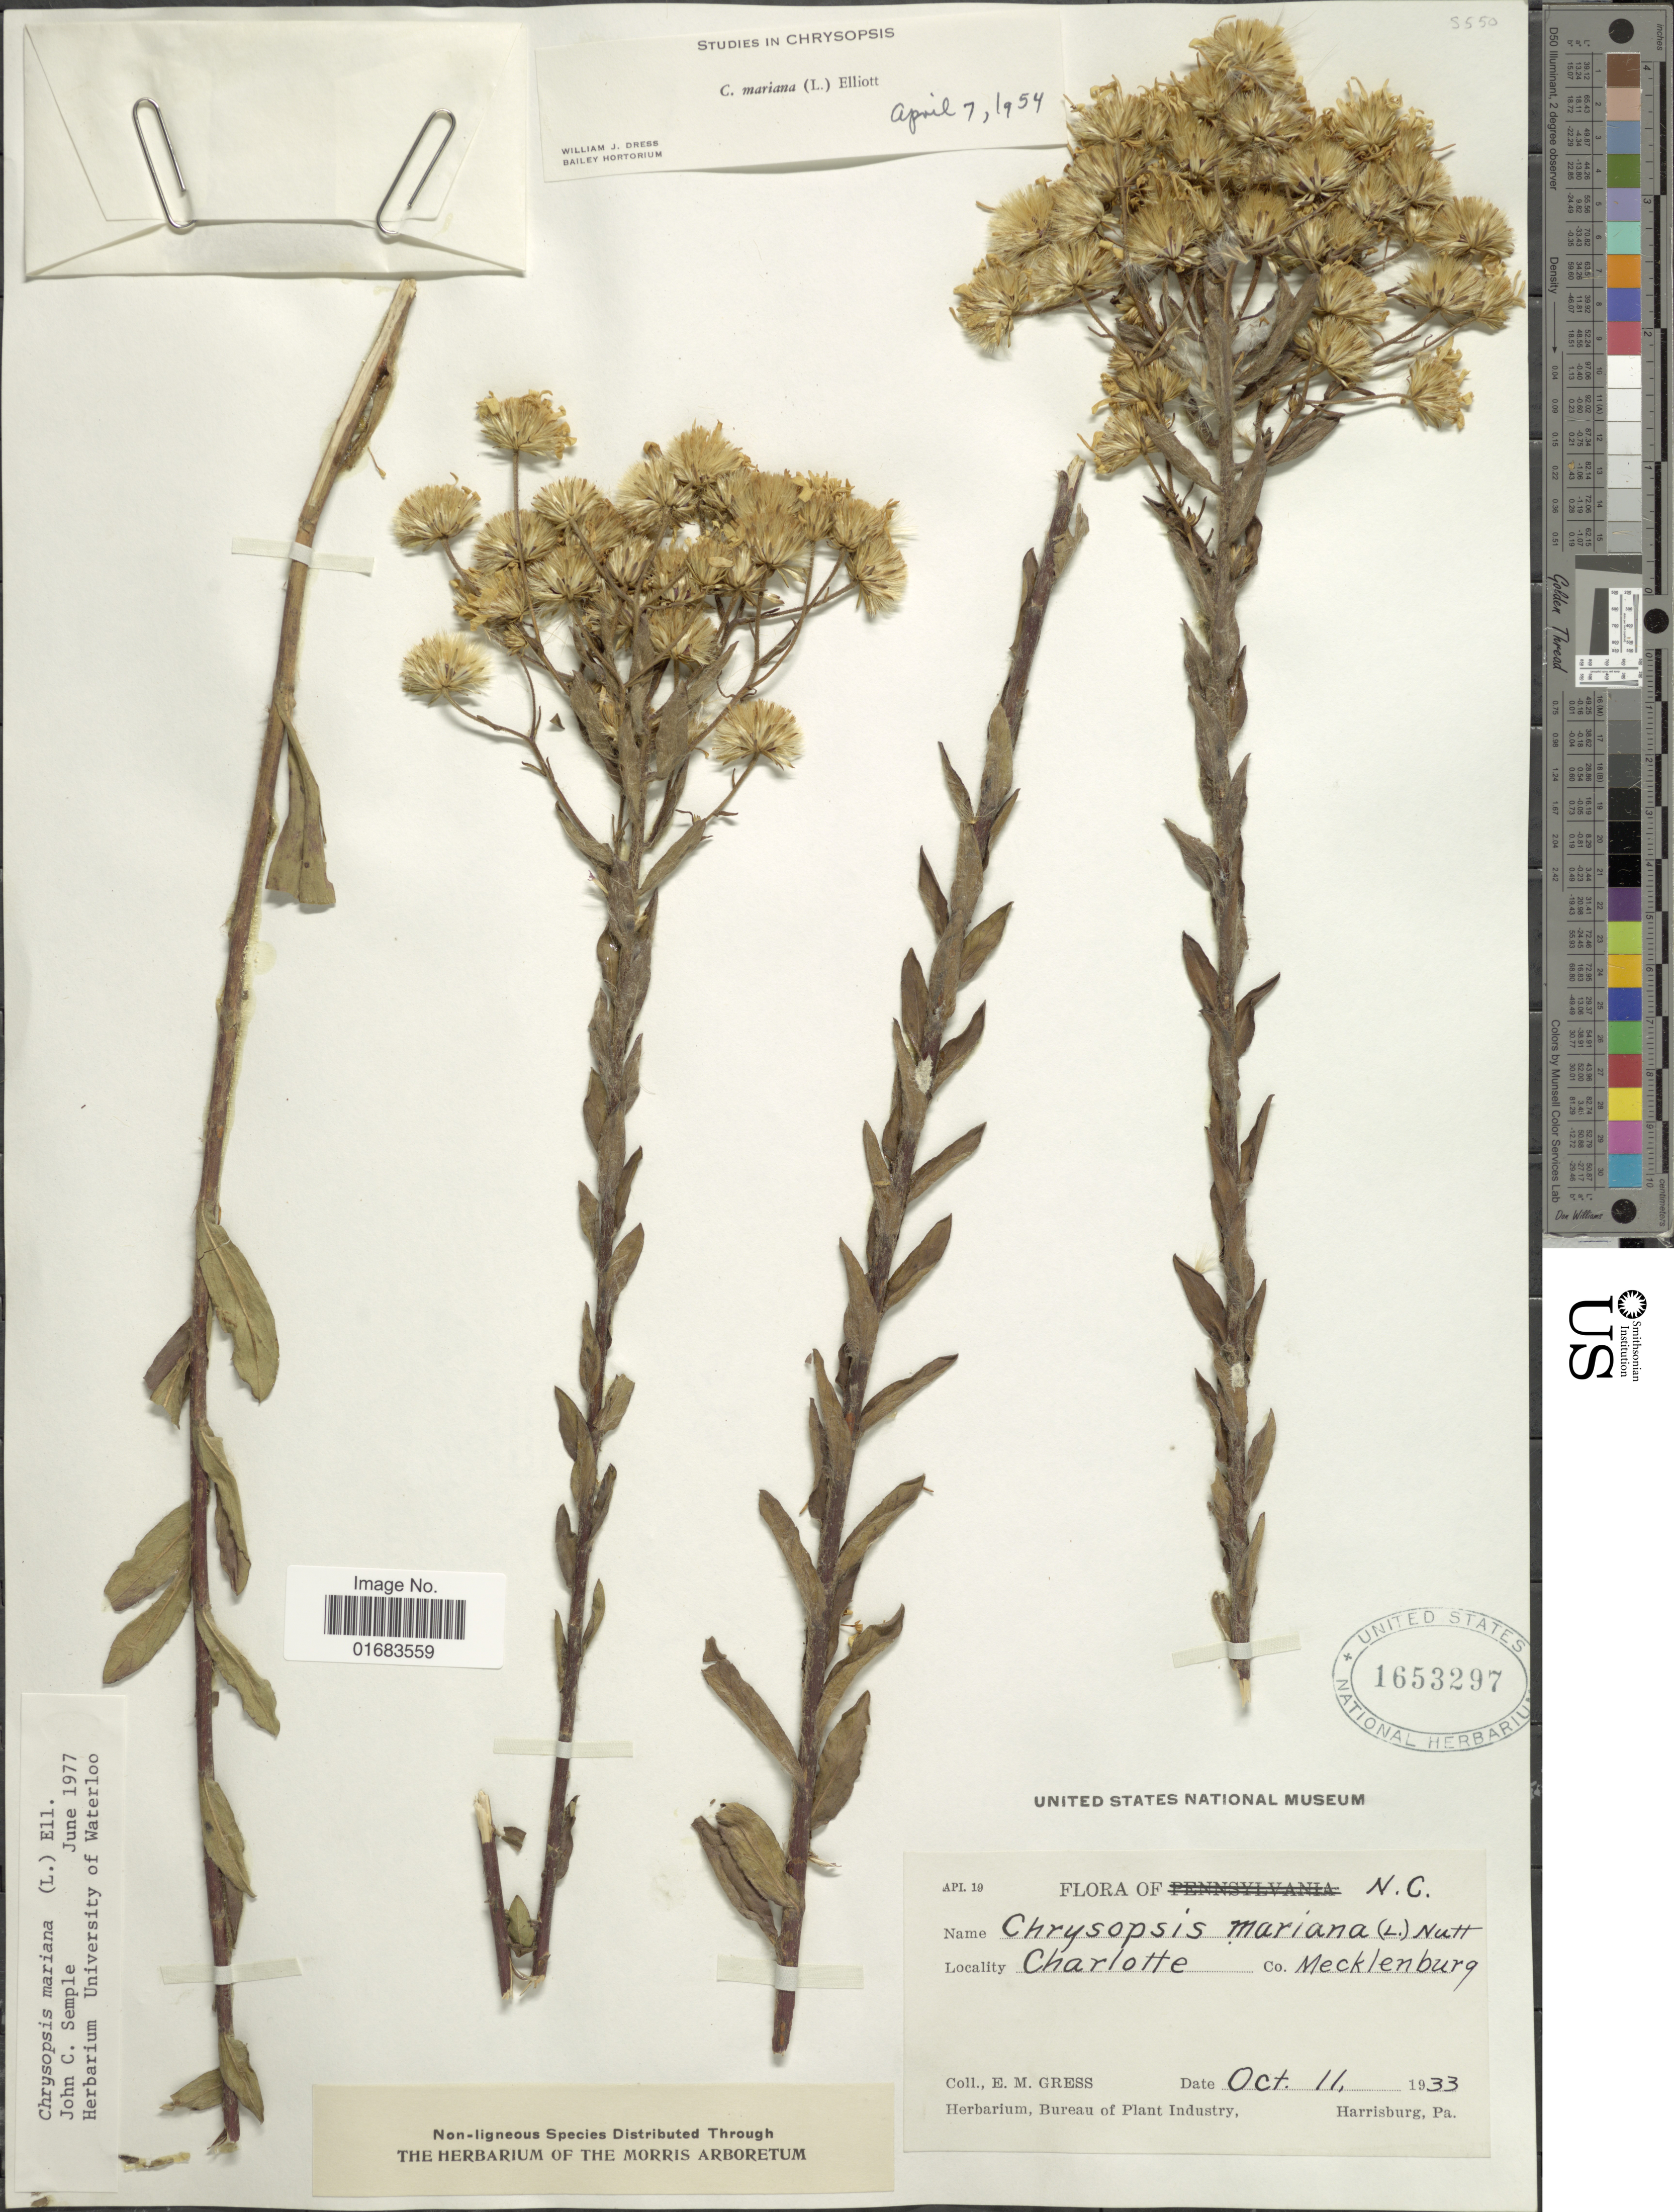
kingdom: Plantae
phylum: Tracheophyta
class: Magnoliopsida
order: Asterales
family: Asteraceae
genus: Chrysopsis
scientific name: Chrysopsis mariana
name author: (L.) Elliott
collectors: E. Gress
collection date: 1933-10-11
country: United States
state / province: North Carolina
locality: Charlotte, Mecklenburg.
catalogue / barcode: US 1653297